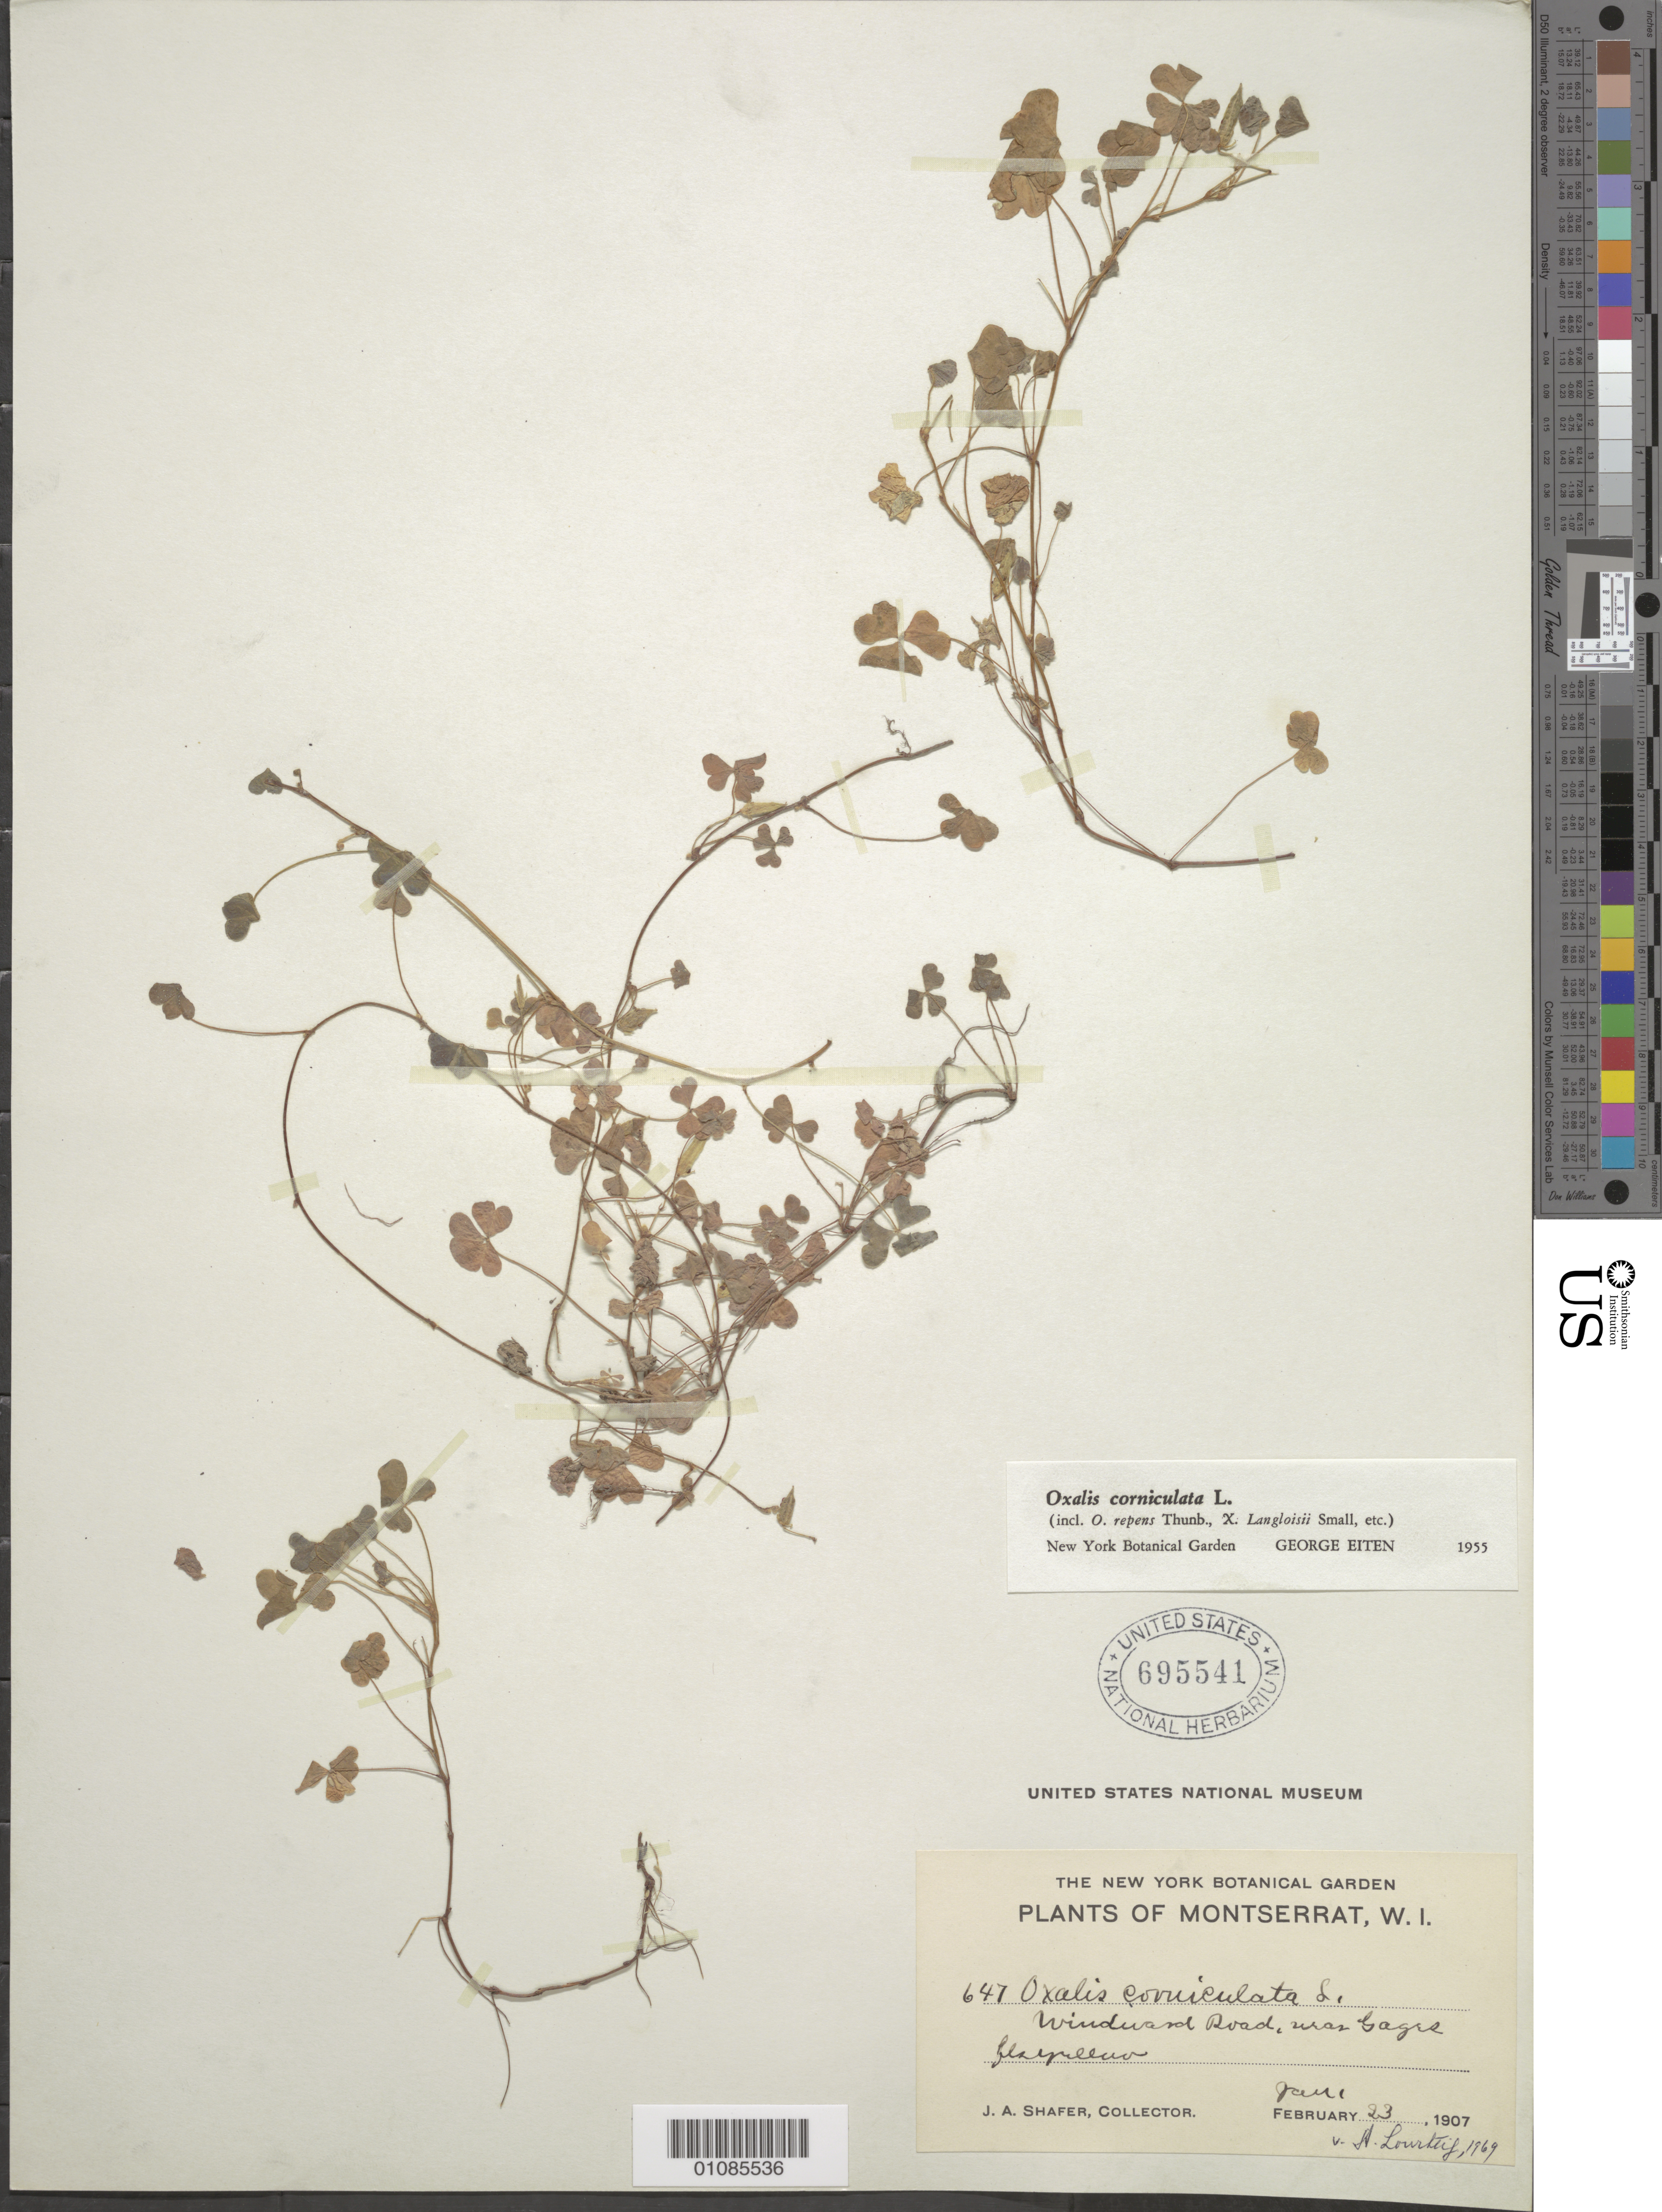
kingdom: Plantae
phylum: Tracheophyta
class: Magnoliopsida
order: Oxalidales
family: Oxalidaceae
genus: Oxalis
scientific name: Oxalis corniculata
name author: L.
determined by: Lourteig, A.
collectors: J. A. Shafer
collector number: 647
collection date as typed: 23 Feb 1907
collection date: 1907-02-23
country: Montserrat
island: Montserrat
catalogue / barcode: US 695541